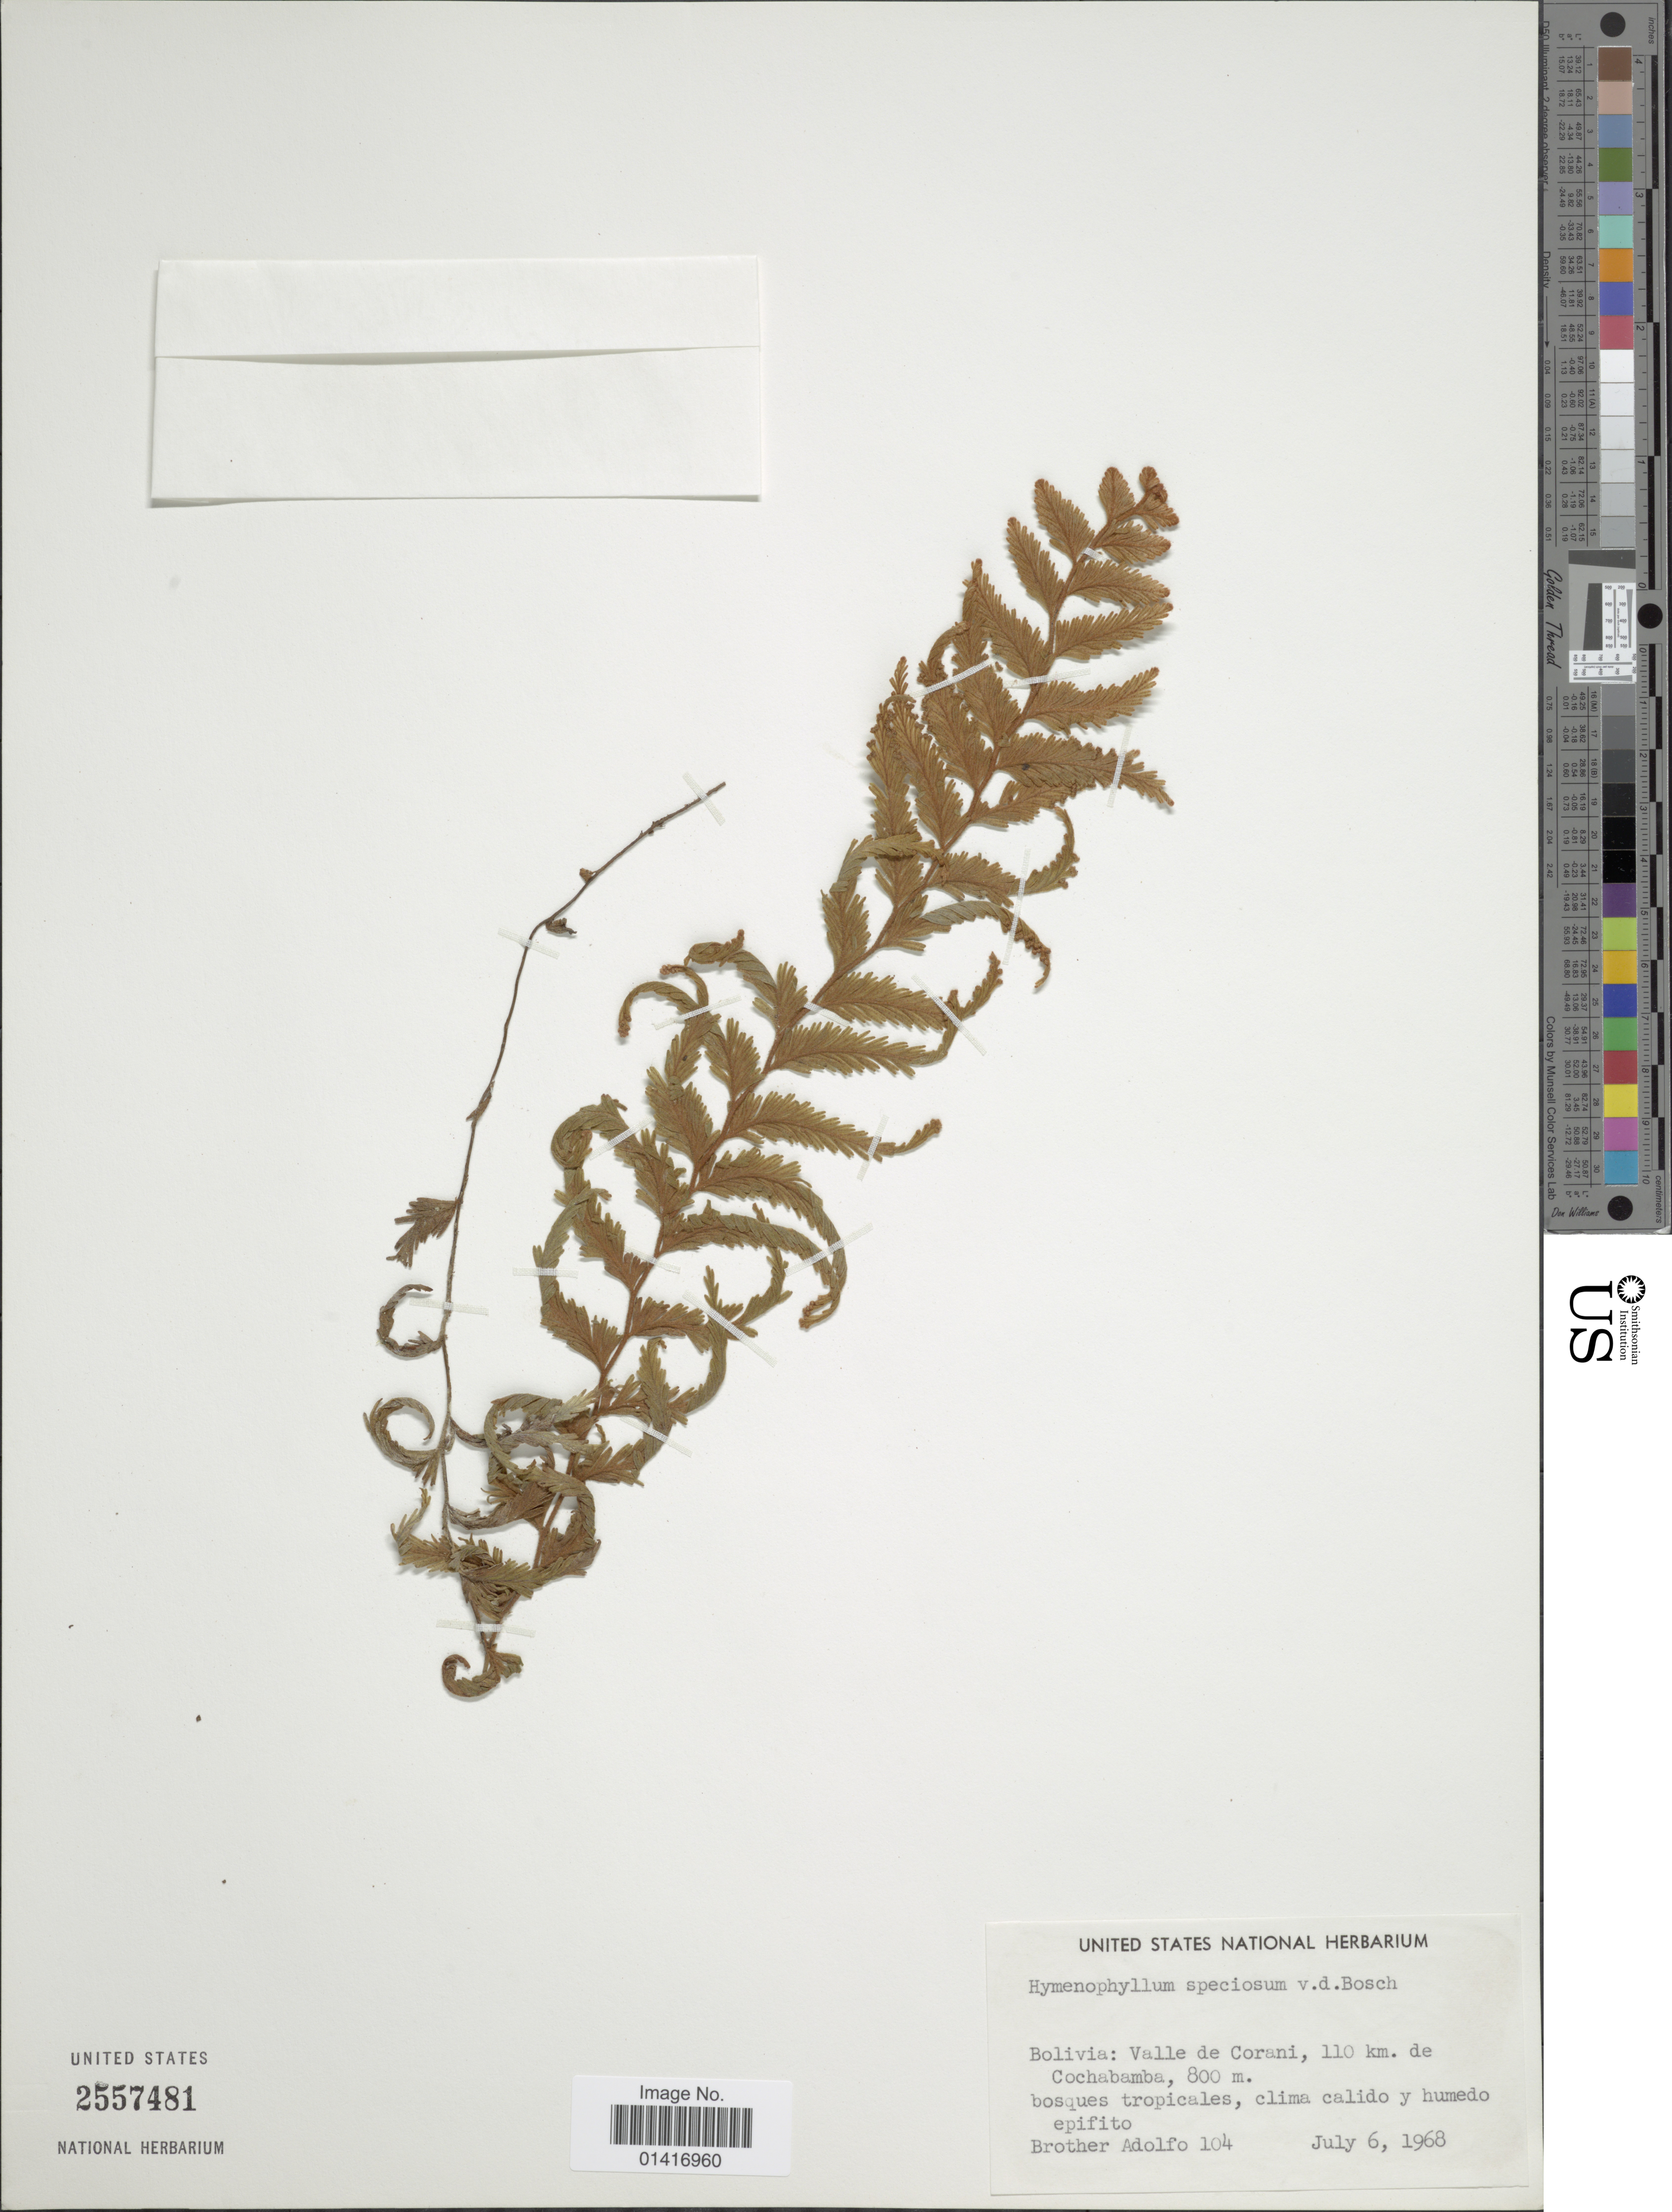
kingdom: Plantae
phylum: Tracheophyta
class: Polypodiopsida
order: Hymenophyllales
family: Hymenophyllaceae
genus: Hymenophyllum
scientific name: Hymenophyllum speciosum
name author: Bosch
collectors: Bro. Adolfo M.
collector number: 104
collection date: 1968-07-06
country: Bolivia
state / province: Cochabamba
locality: Valle de Corani, 110 km, de Cochabamba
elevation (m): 800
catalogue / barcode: US 2557481